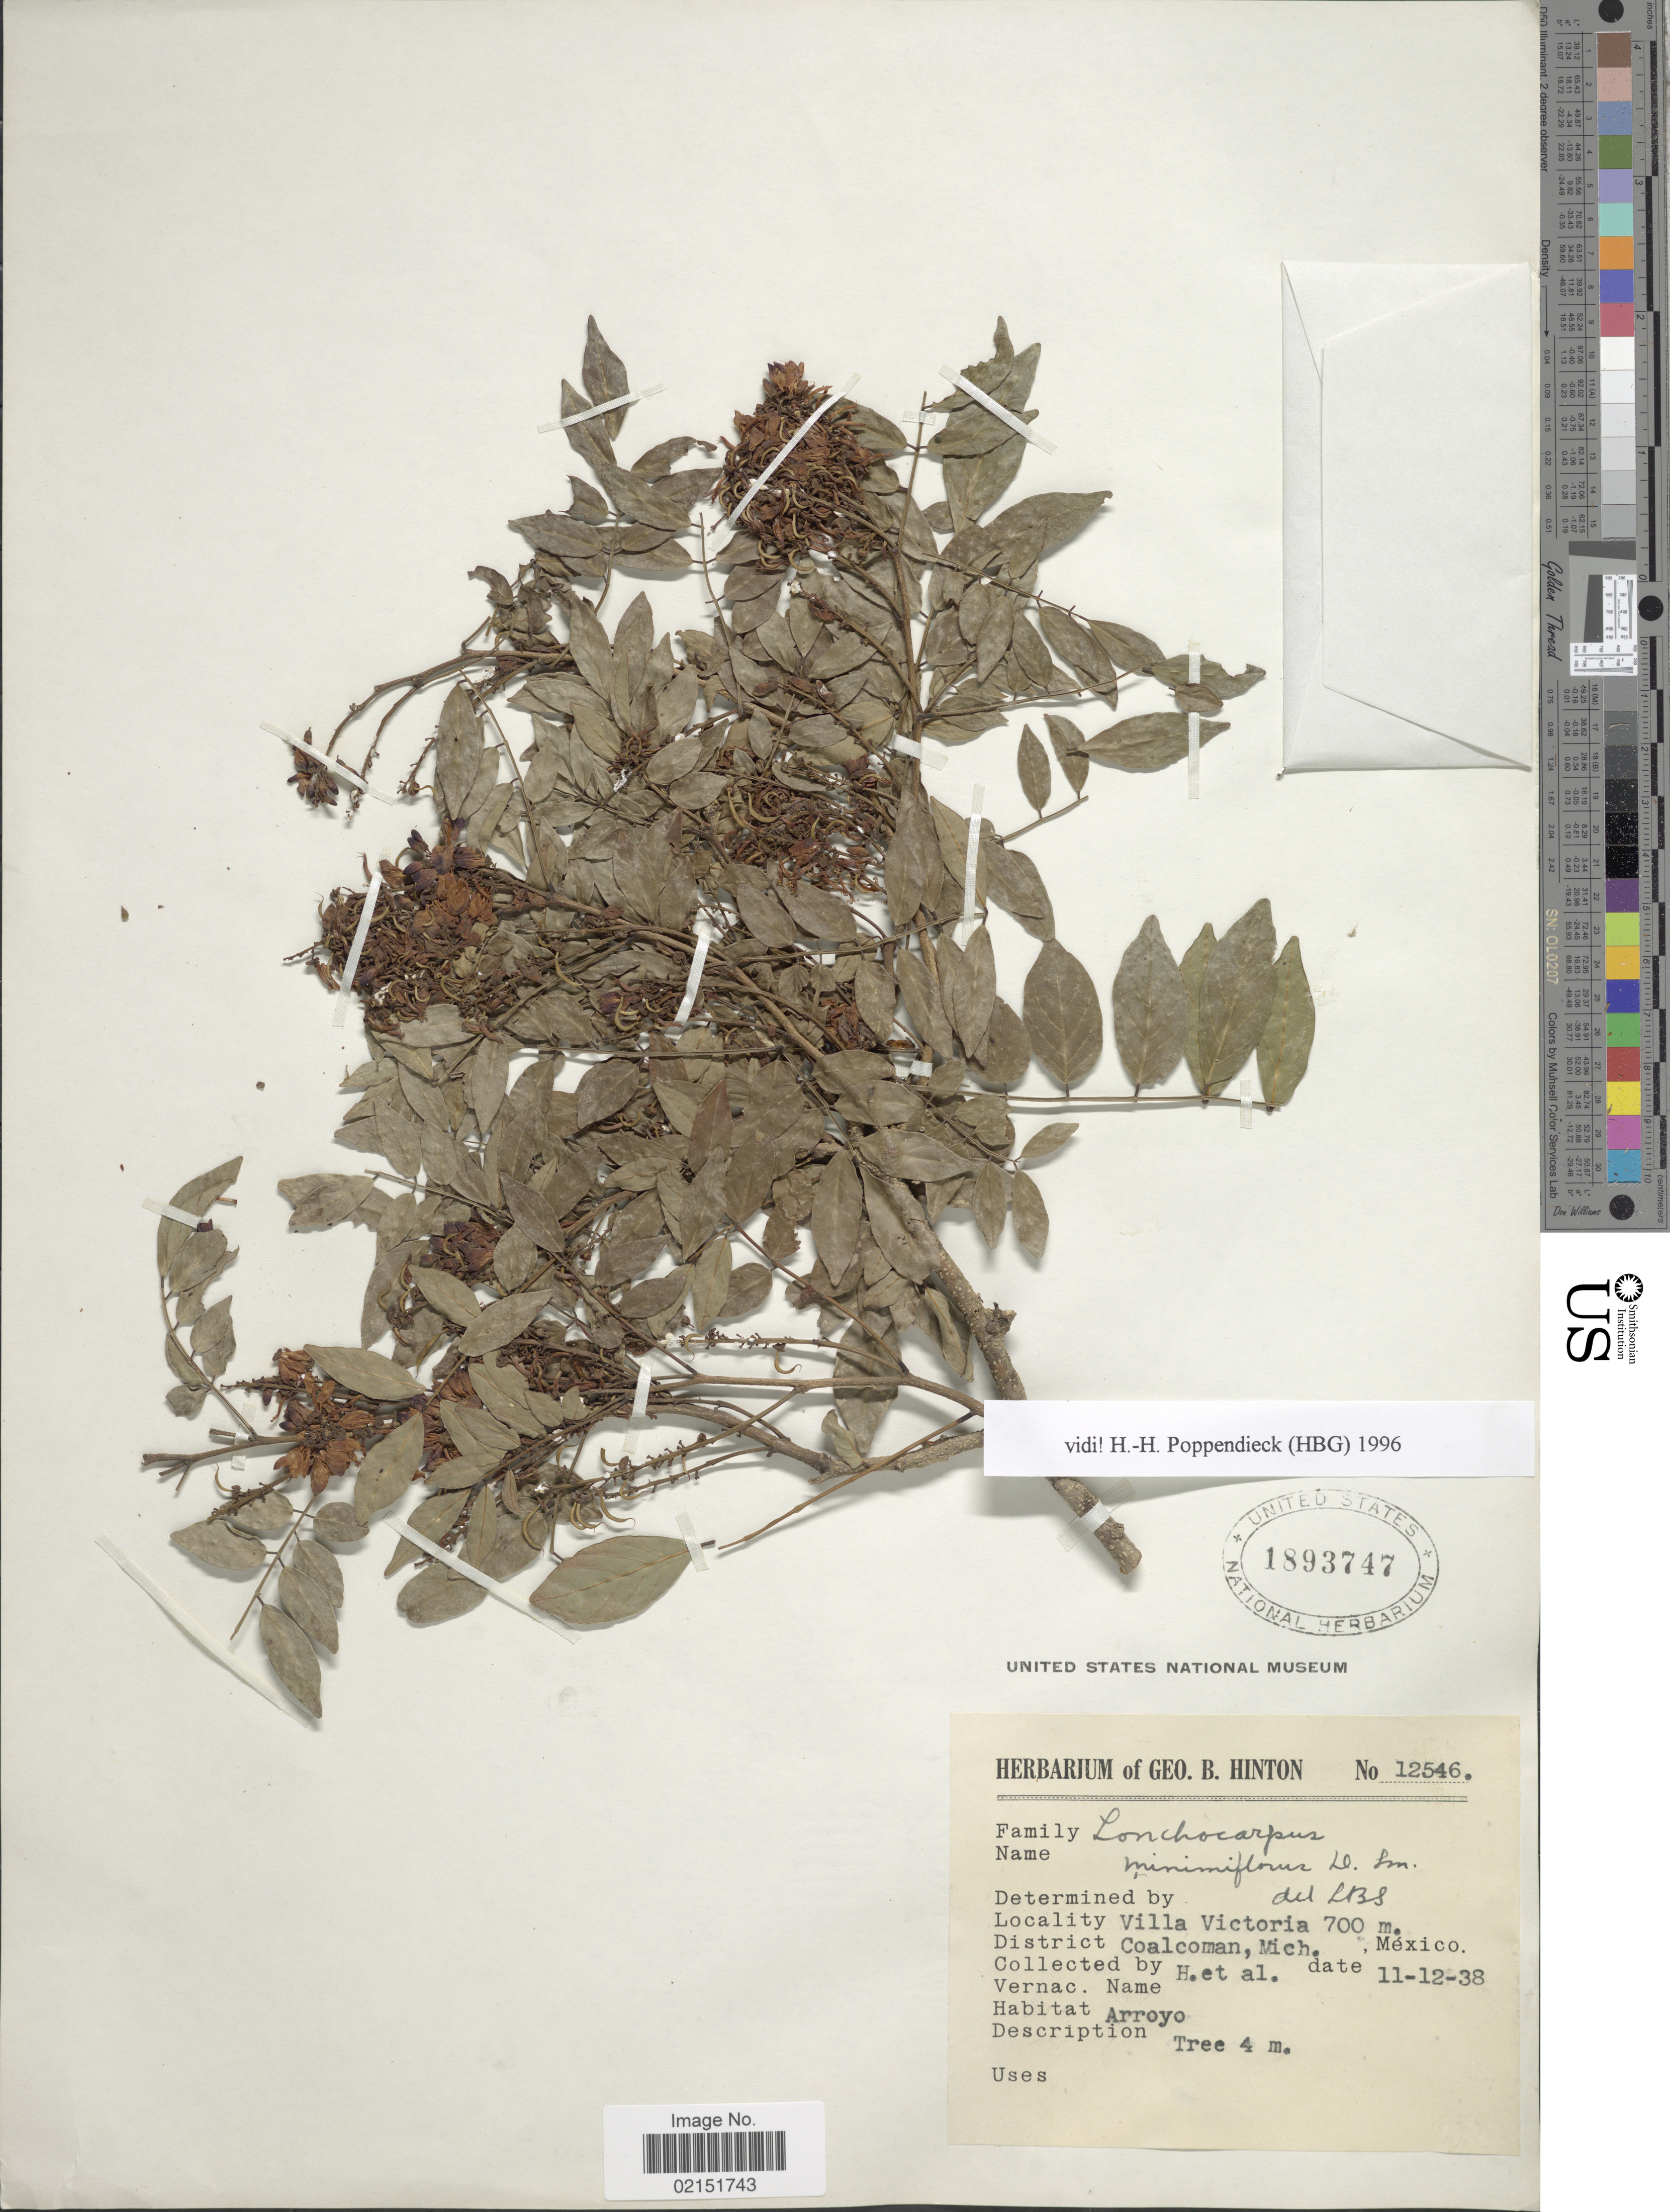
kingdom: Plantae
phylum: Tracheophyta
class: Magnoliopsida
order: Fabales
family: Fabaceae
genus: Lonchocarpus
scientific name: Lonchocarpus minimiflorus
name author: Donn. Sm.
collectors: G. B. Hinton & et al.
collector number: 12546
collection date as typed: Transcribed d/m/y: 12/11/38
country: Mexico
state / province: Michoacán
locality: Villa Victoria, District Coalcoman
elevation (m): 700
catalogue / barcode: US 1893747